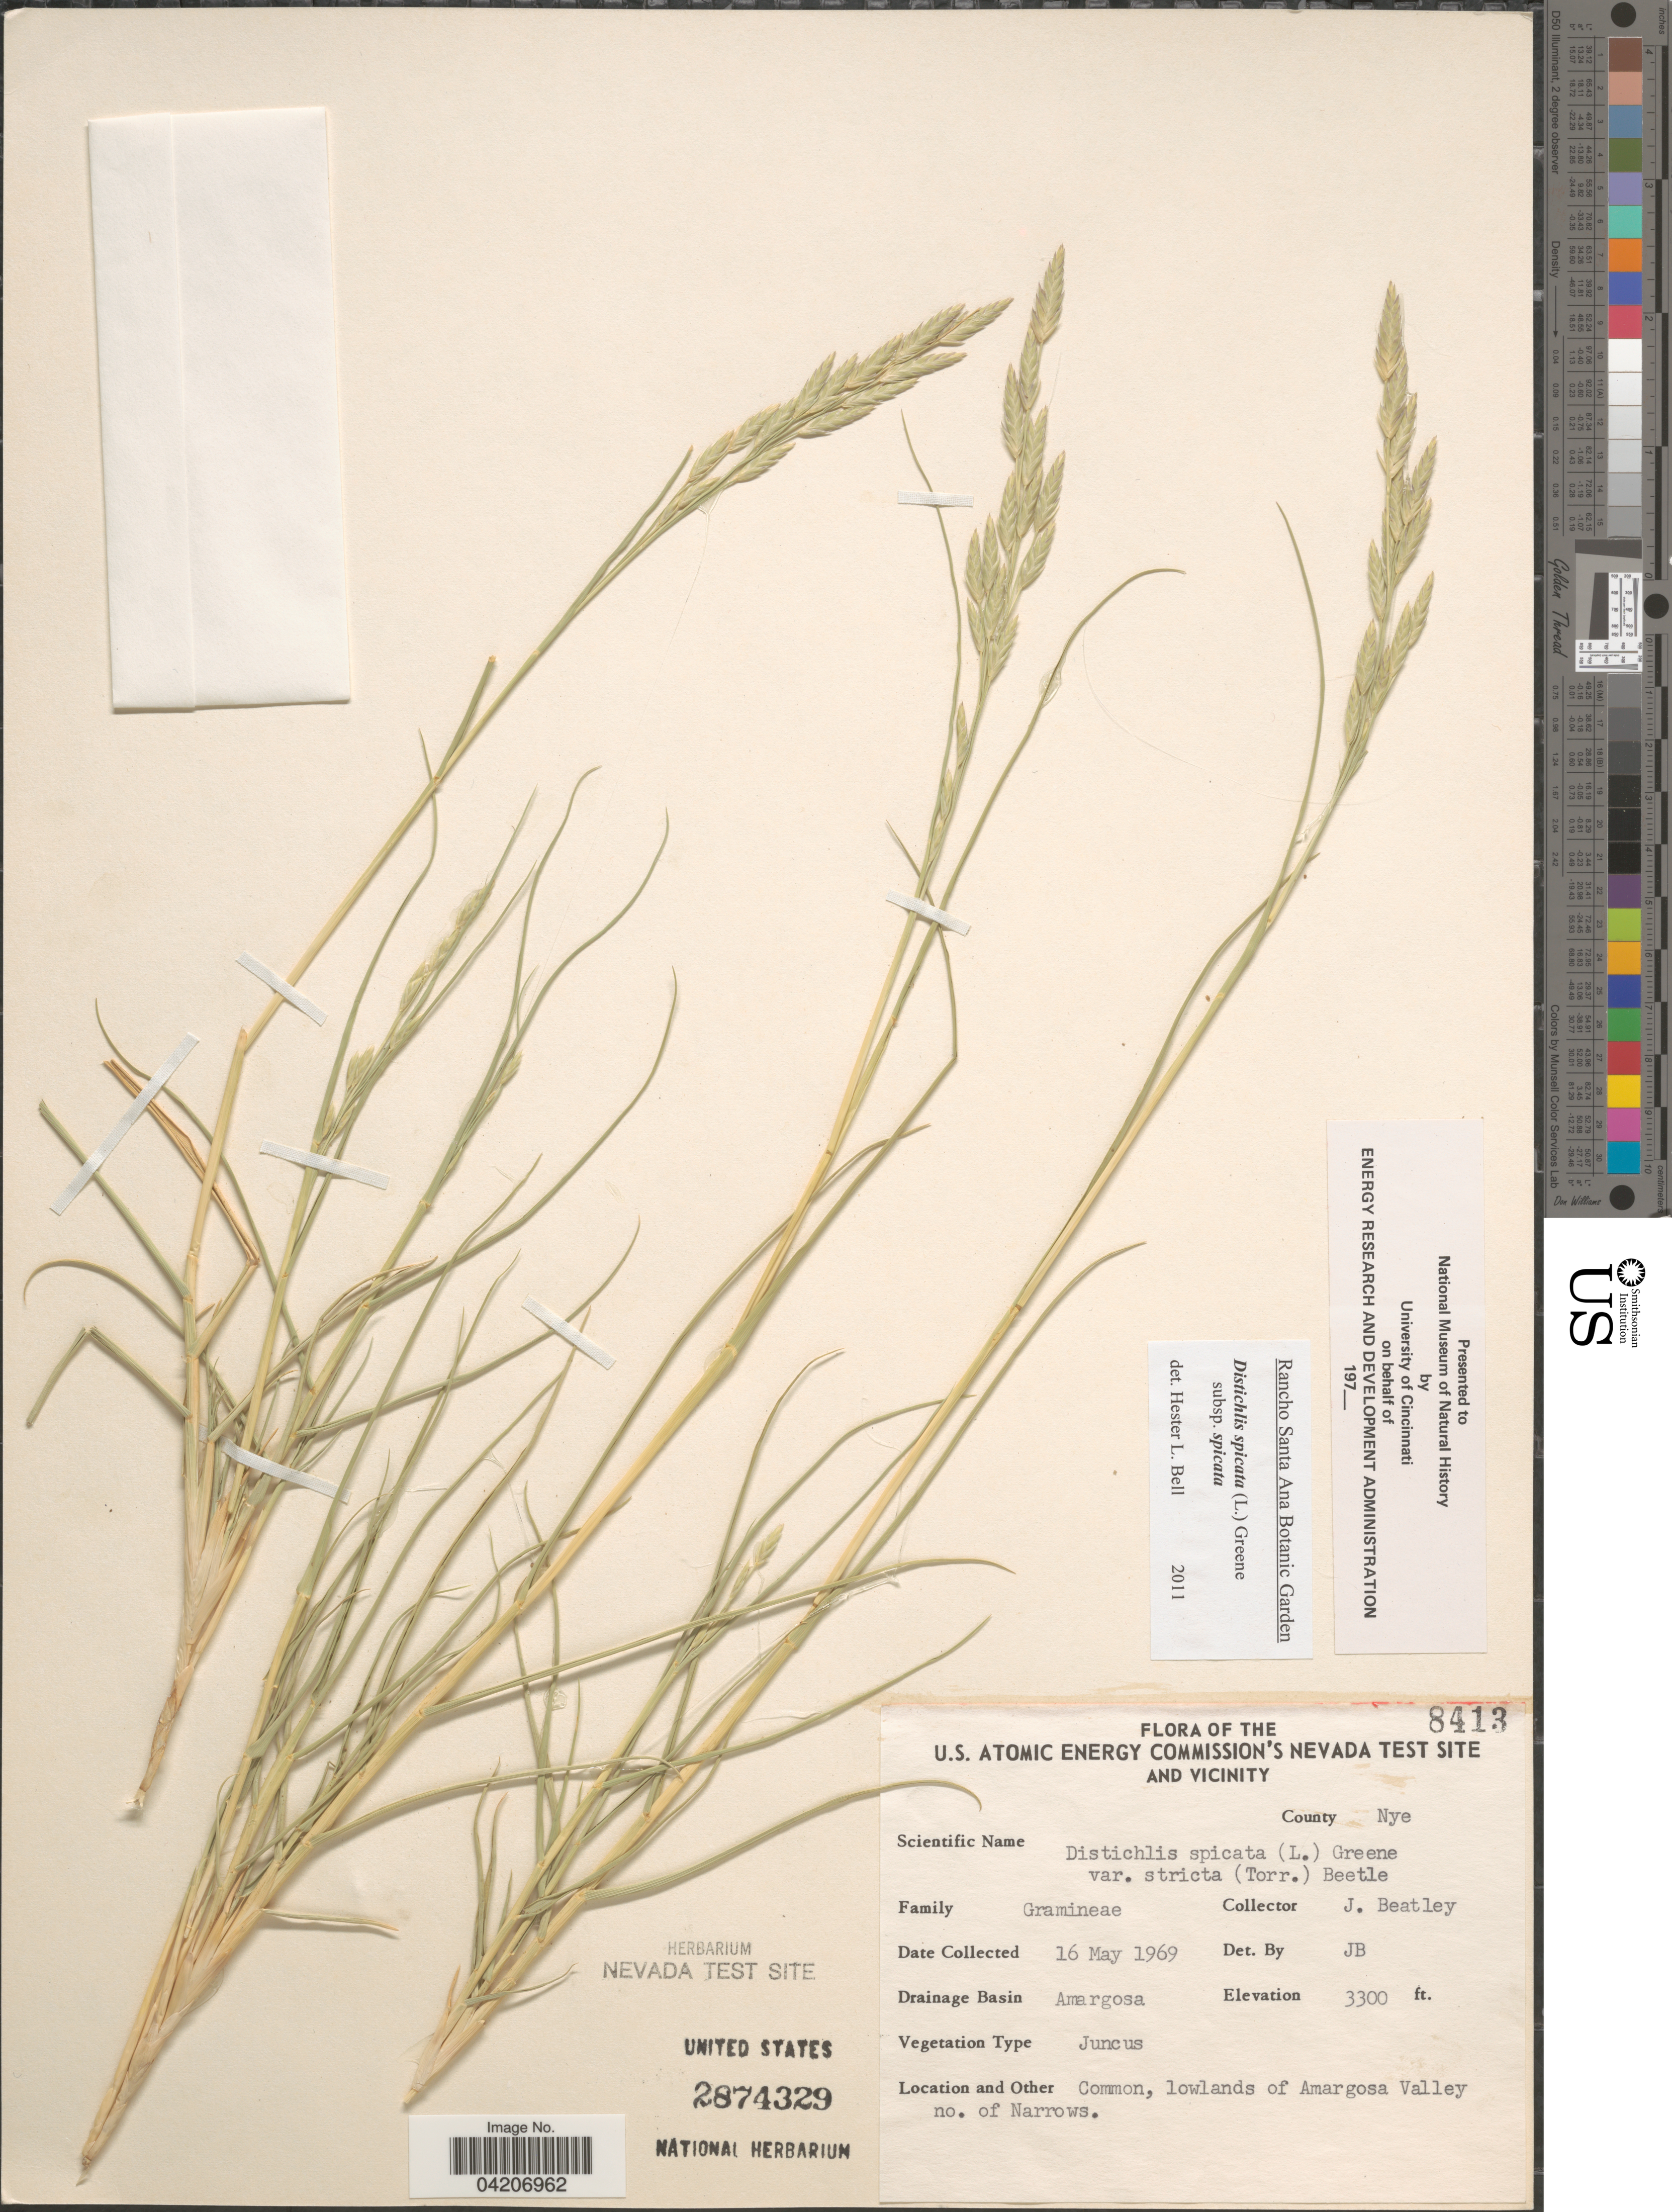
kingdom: Plantae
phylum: Tracheophyta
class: Liliopsida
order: Poales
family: Poaceae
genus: Distichlis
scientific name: Distichlis spicata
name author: (L.) Greene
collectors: J. C. Beatley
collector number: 8413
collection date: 1969-05-16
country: United States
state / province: Nevada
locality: The U.S. Atomic Energy Commission's Nevada test site and vicinity. County Nye. Common, lowlands of Amargosa Valley no. of Narrows.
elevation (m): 1006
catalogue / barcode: US 2874329